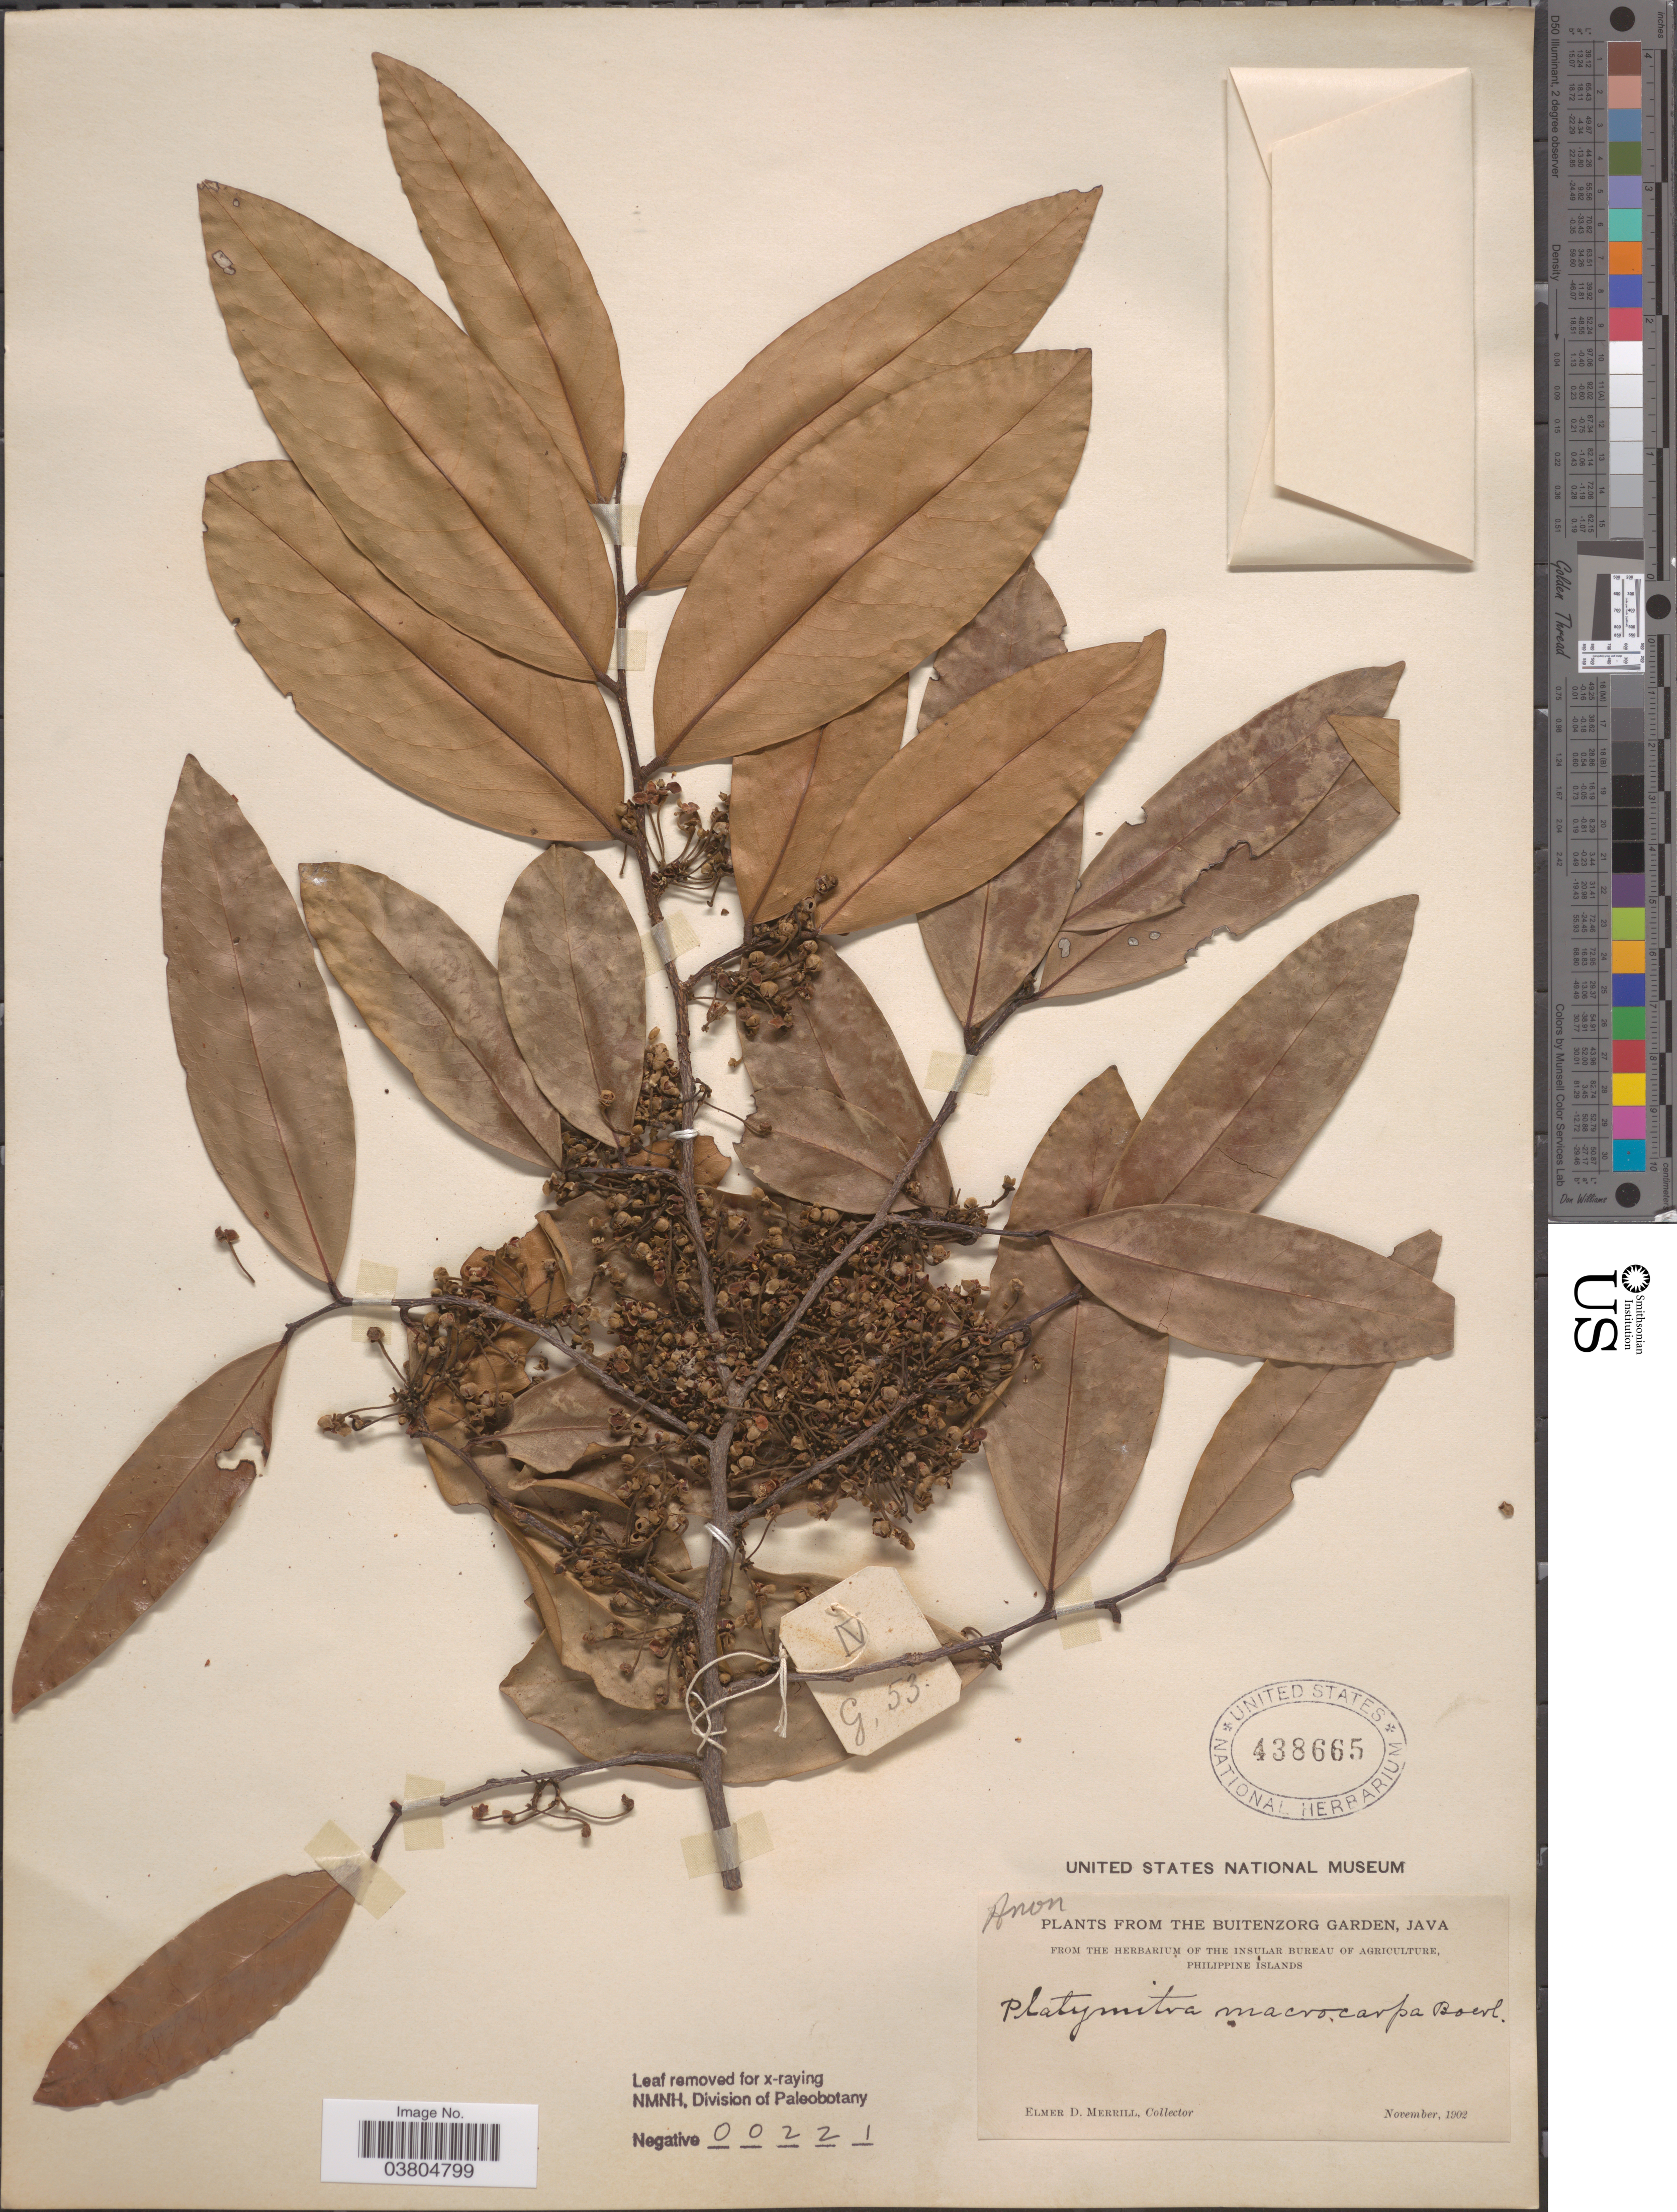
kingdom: Plantae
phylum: Tracheophyta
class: Magnoliopsida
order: Magnoliales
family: Annonaceae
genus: Platymitra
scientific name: Platymitra sp.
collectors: E. D. Merrill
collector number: G53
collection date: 1902-11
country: Indonesia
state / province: Java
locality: The Buitenzorg Garden.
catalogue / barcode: US 438665